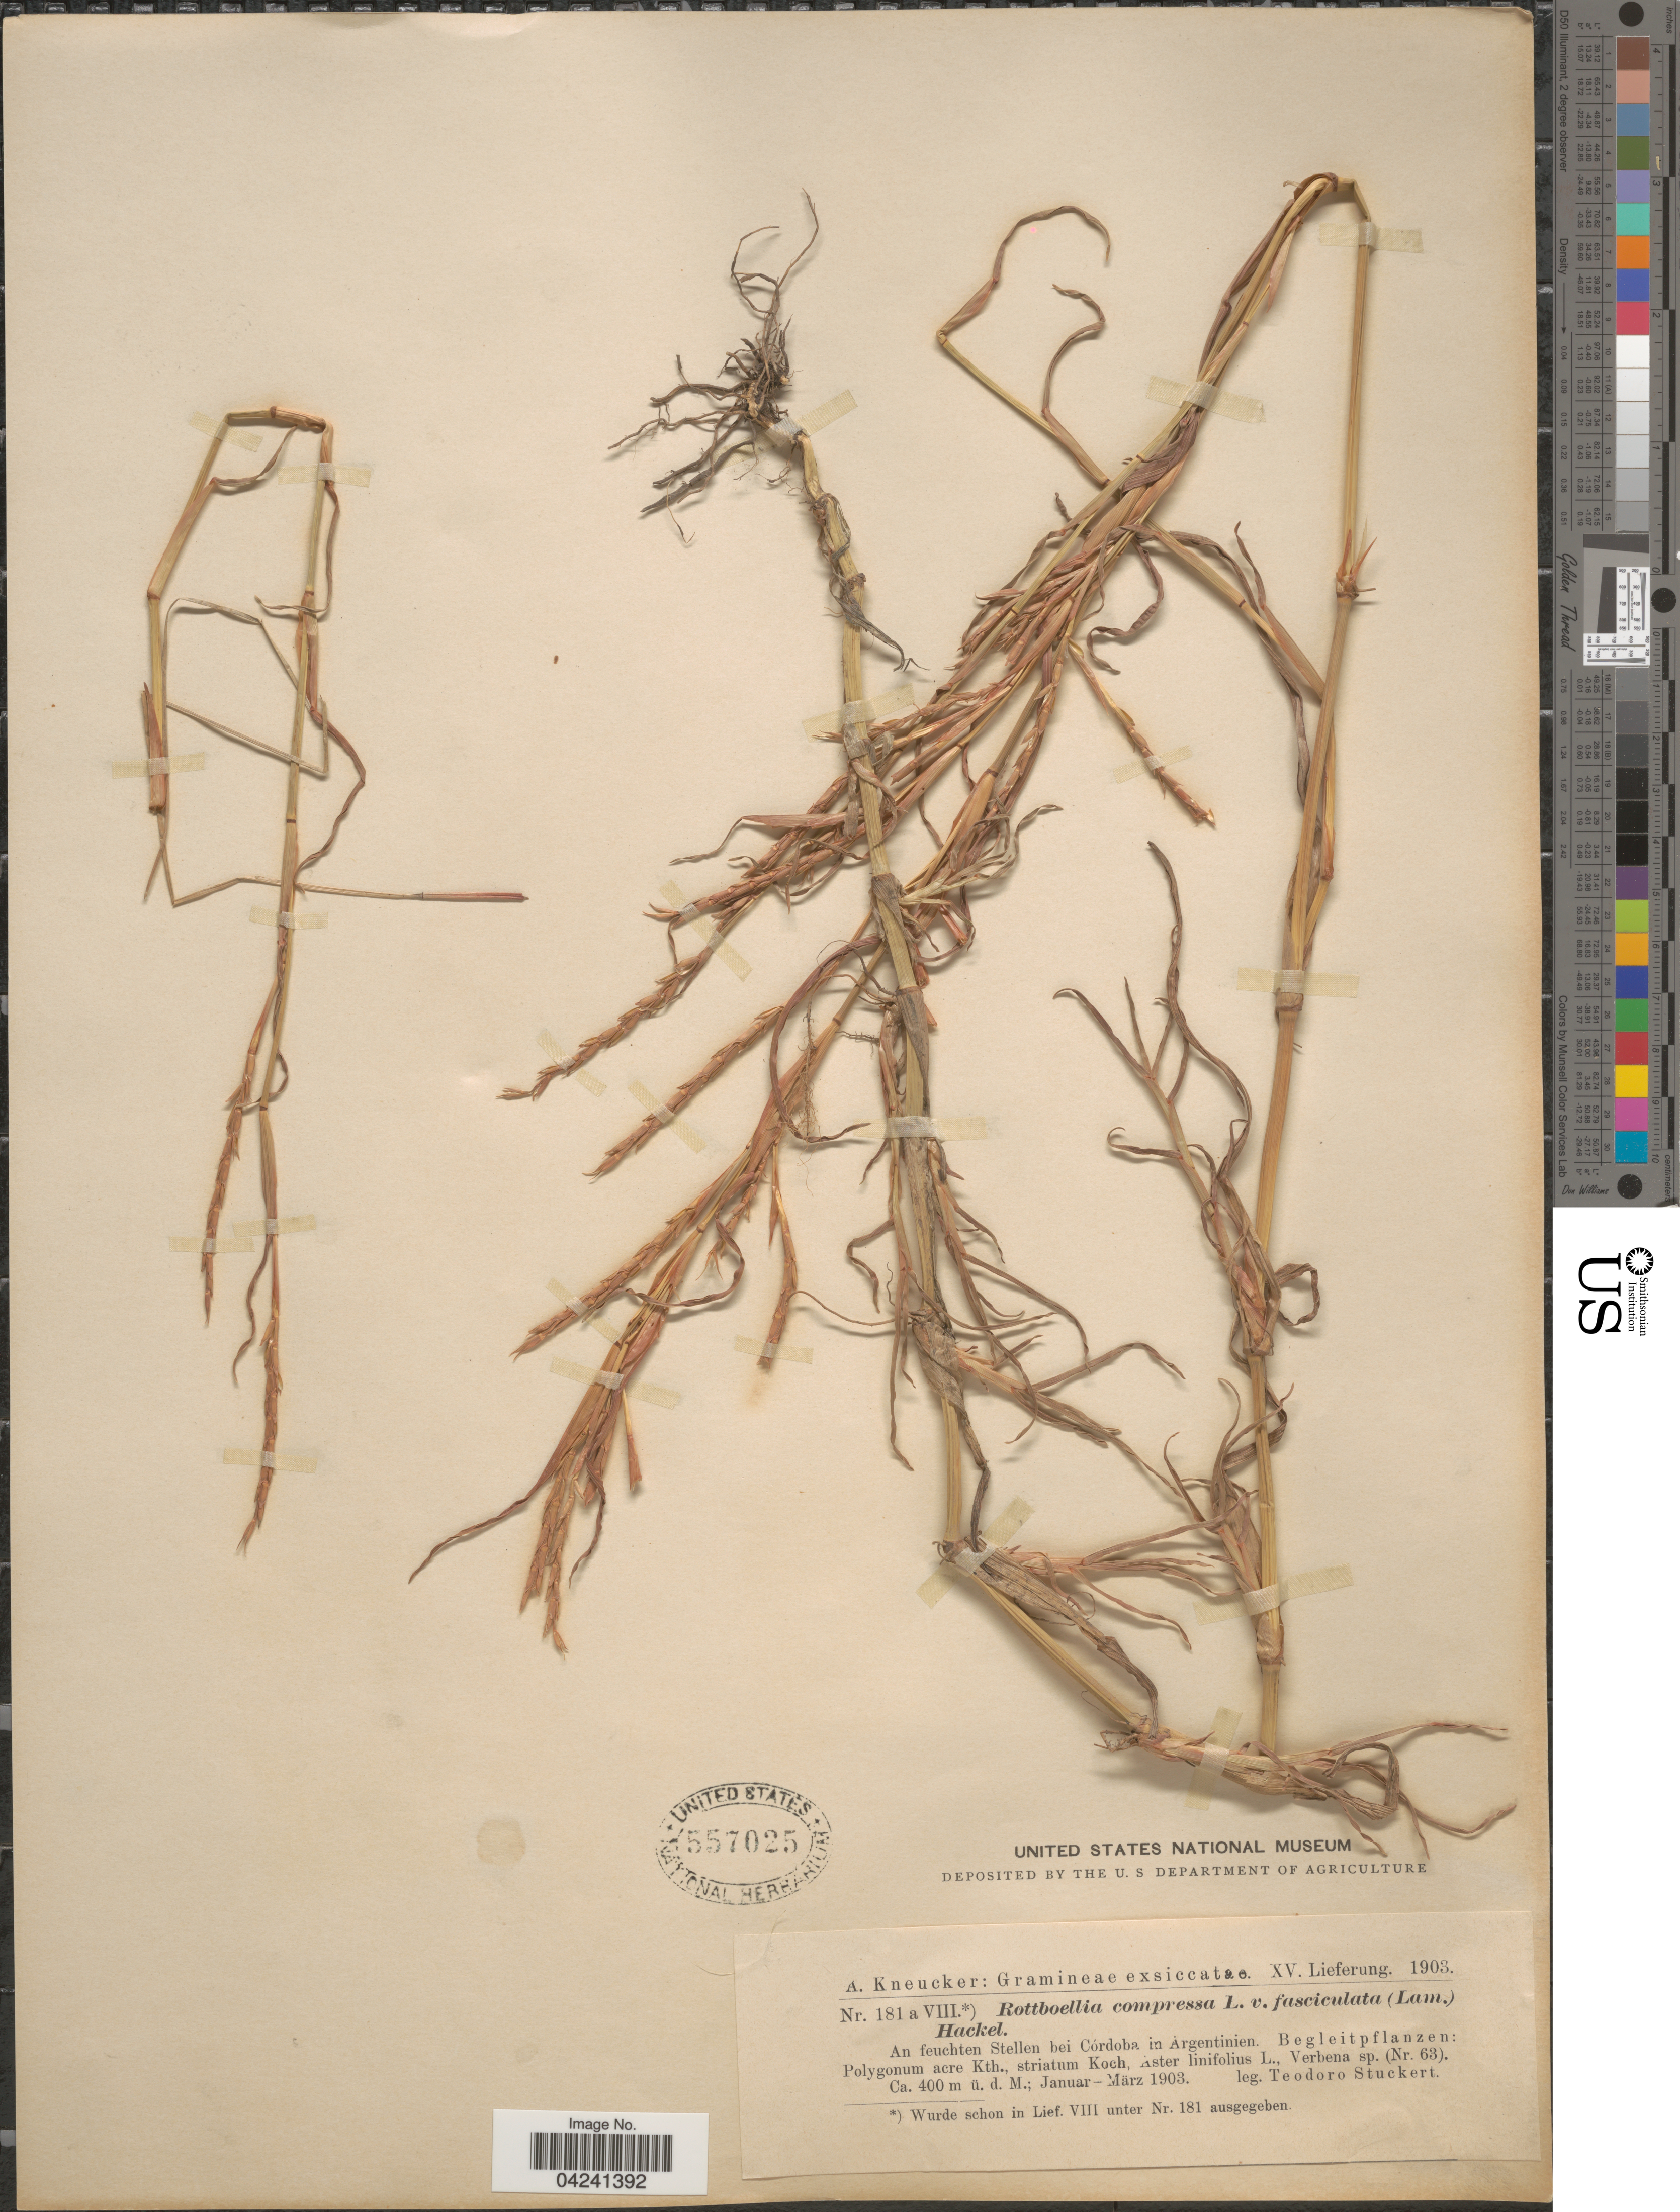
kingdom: Plantae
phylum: Tracheophyta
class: Liliopsida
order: Poales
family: Poaceae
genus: Hemarthria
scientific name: Hemarthria altissima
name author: (Poir.) Stapf & C. E. Hubb.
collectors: T. Stuckert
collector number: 181a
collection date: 1903-01/1903-03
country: Argentina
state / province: Cordoba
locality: An feuchten Stellen bei Córdoba in Argentinien.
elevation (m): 400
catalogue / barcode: US 557025